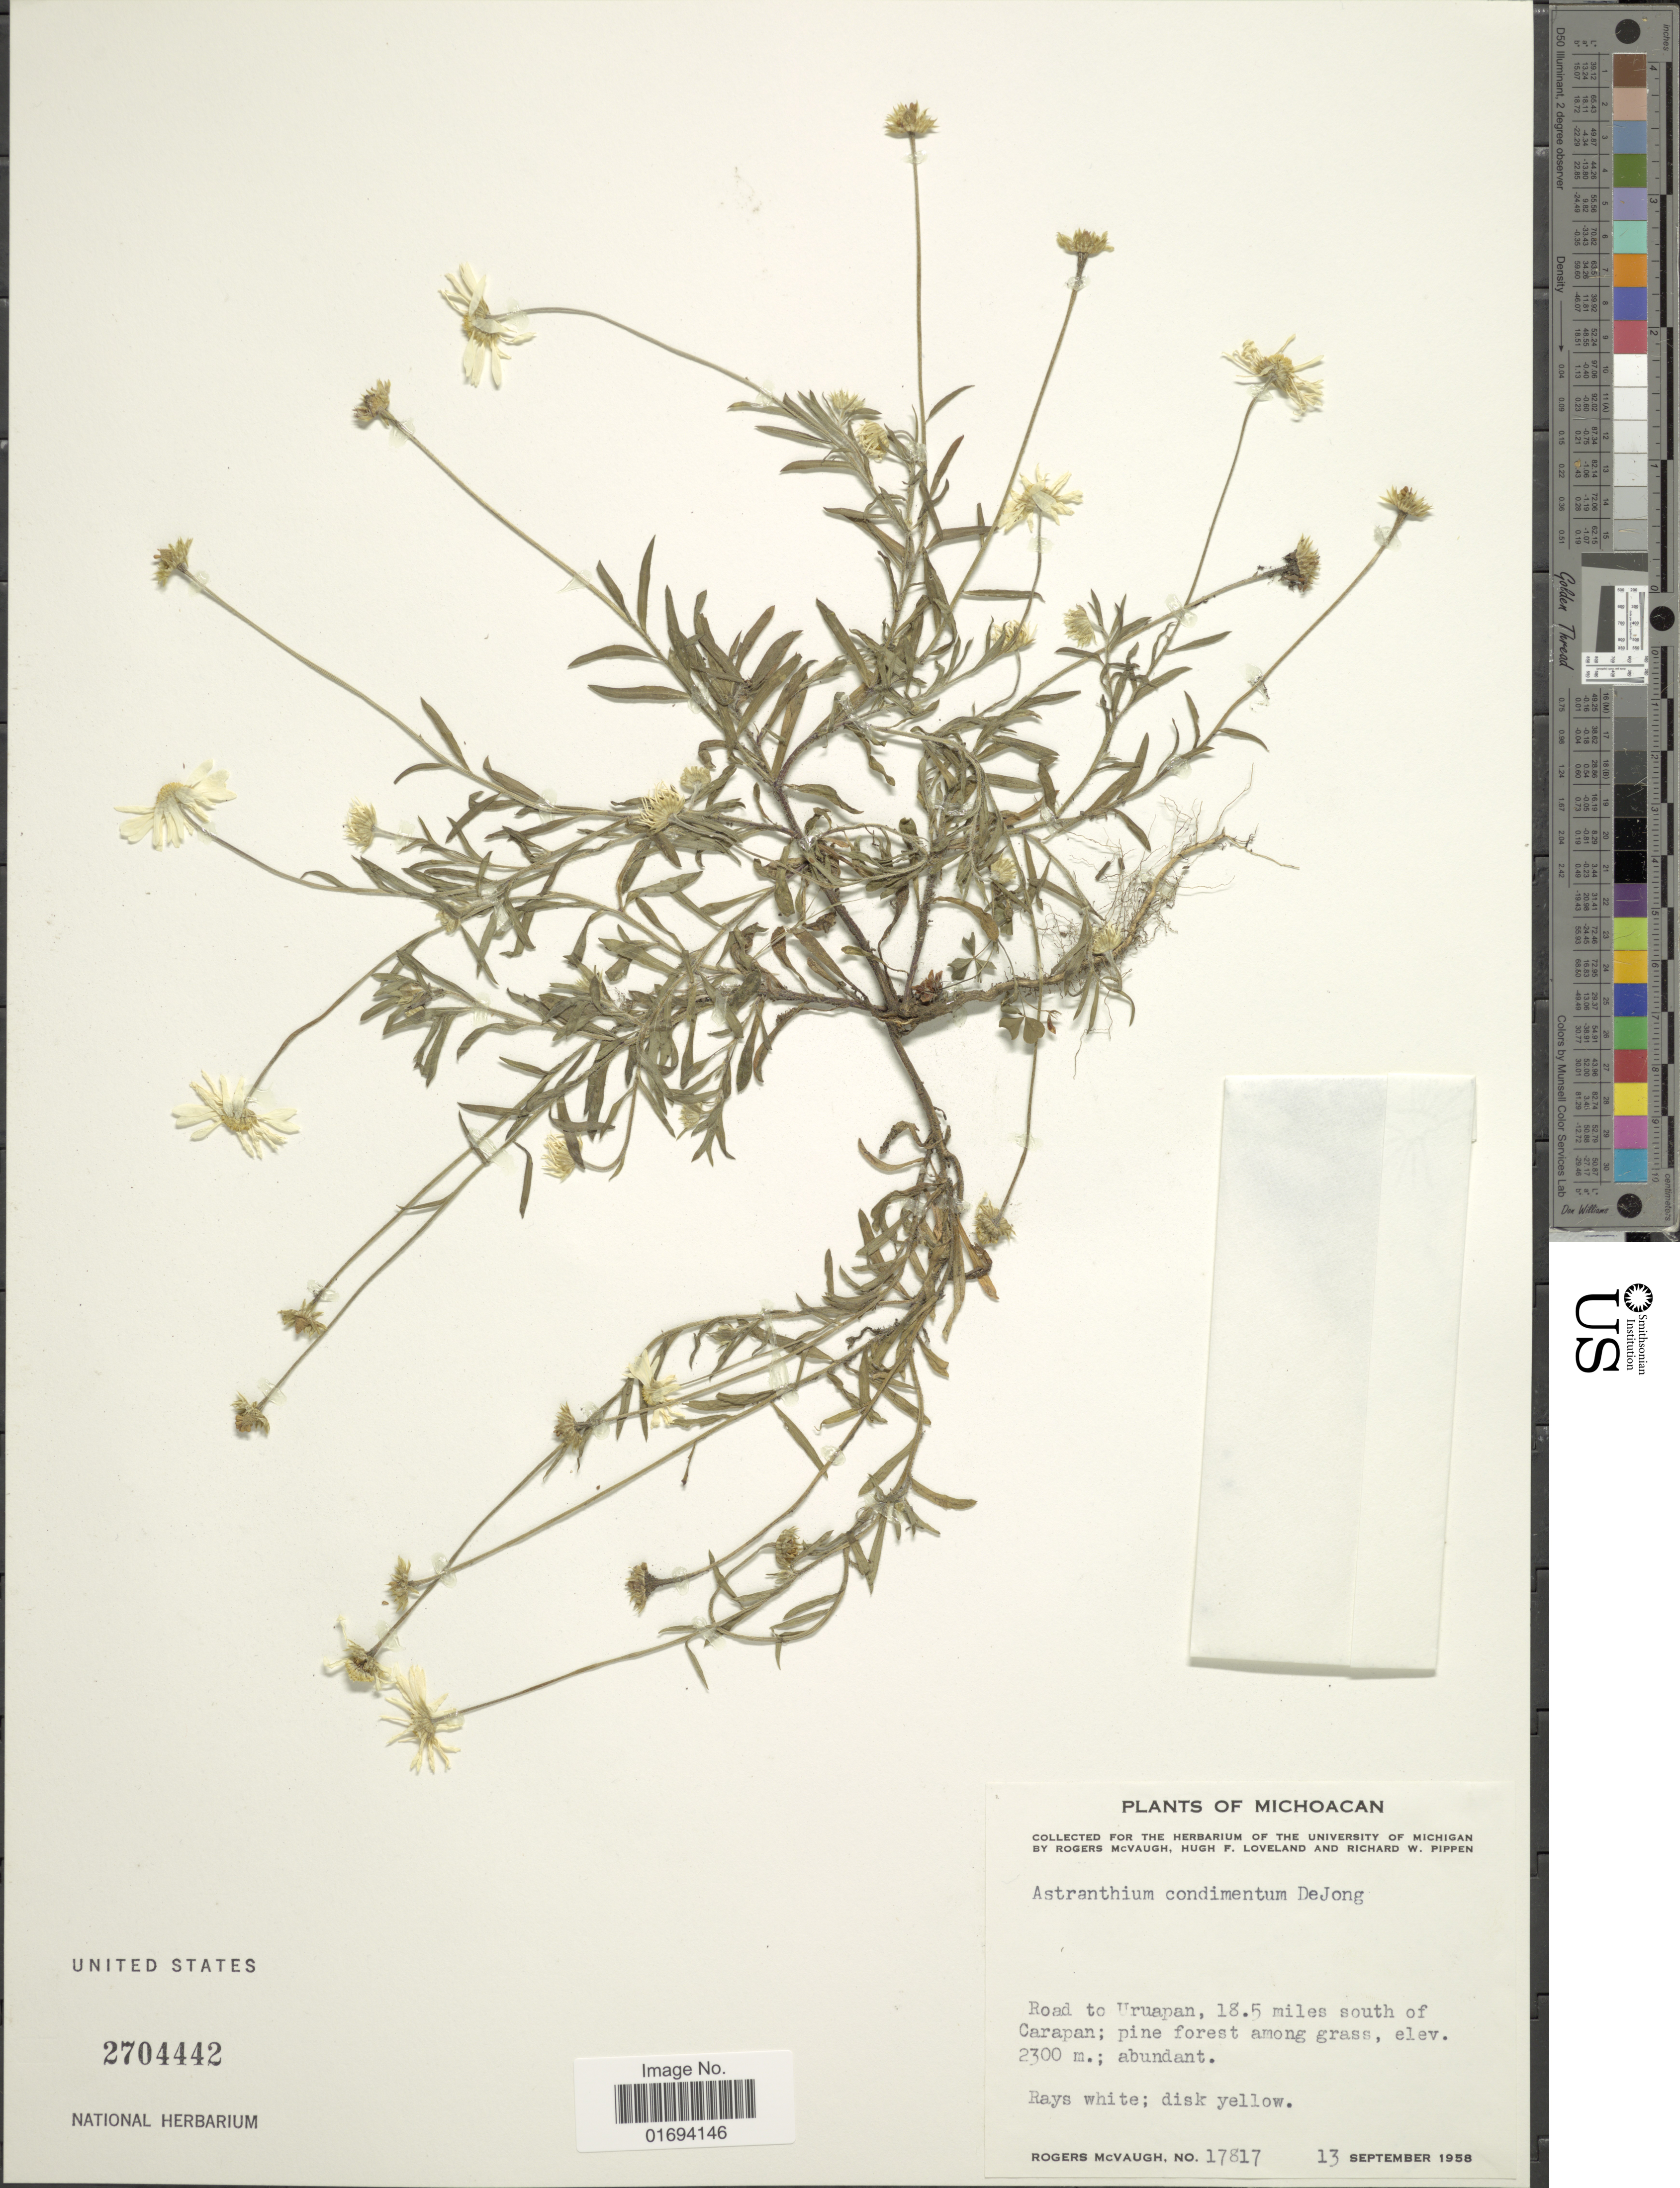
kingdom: Plantae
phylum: Tracheophyta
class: Magnoliopsida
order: Asterales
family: Asteraceae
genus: Astranthium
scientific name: Astranthium condimentum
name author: (Dejong)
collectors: R. McVaugh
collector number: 17817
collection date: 1958-09-13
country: Mexico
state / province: Michoacán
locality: Road to Uruapan, 18.5 miles south of Carapan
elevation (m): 2300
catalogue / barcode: US 2704442